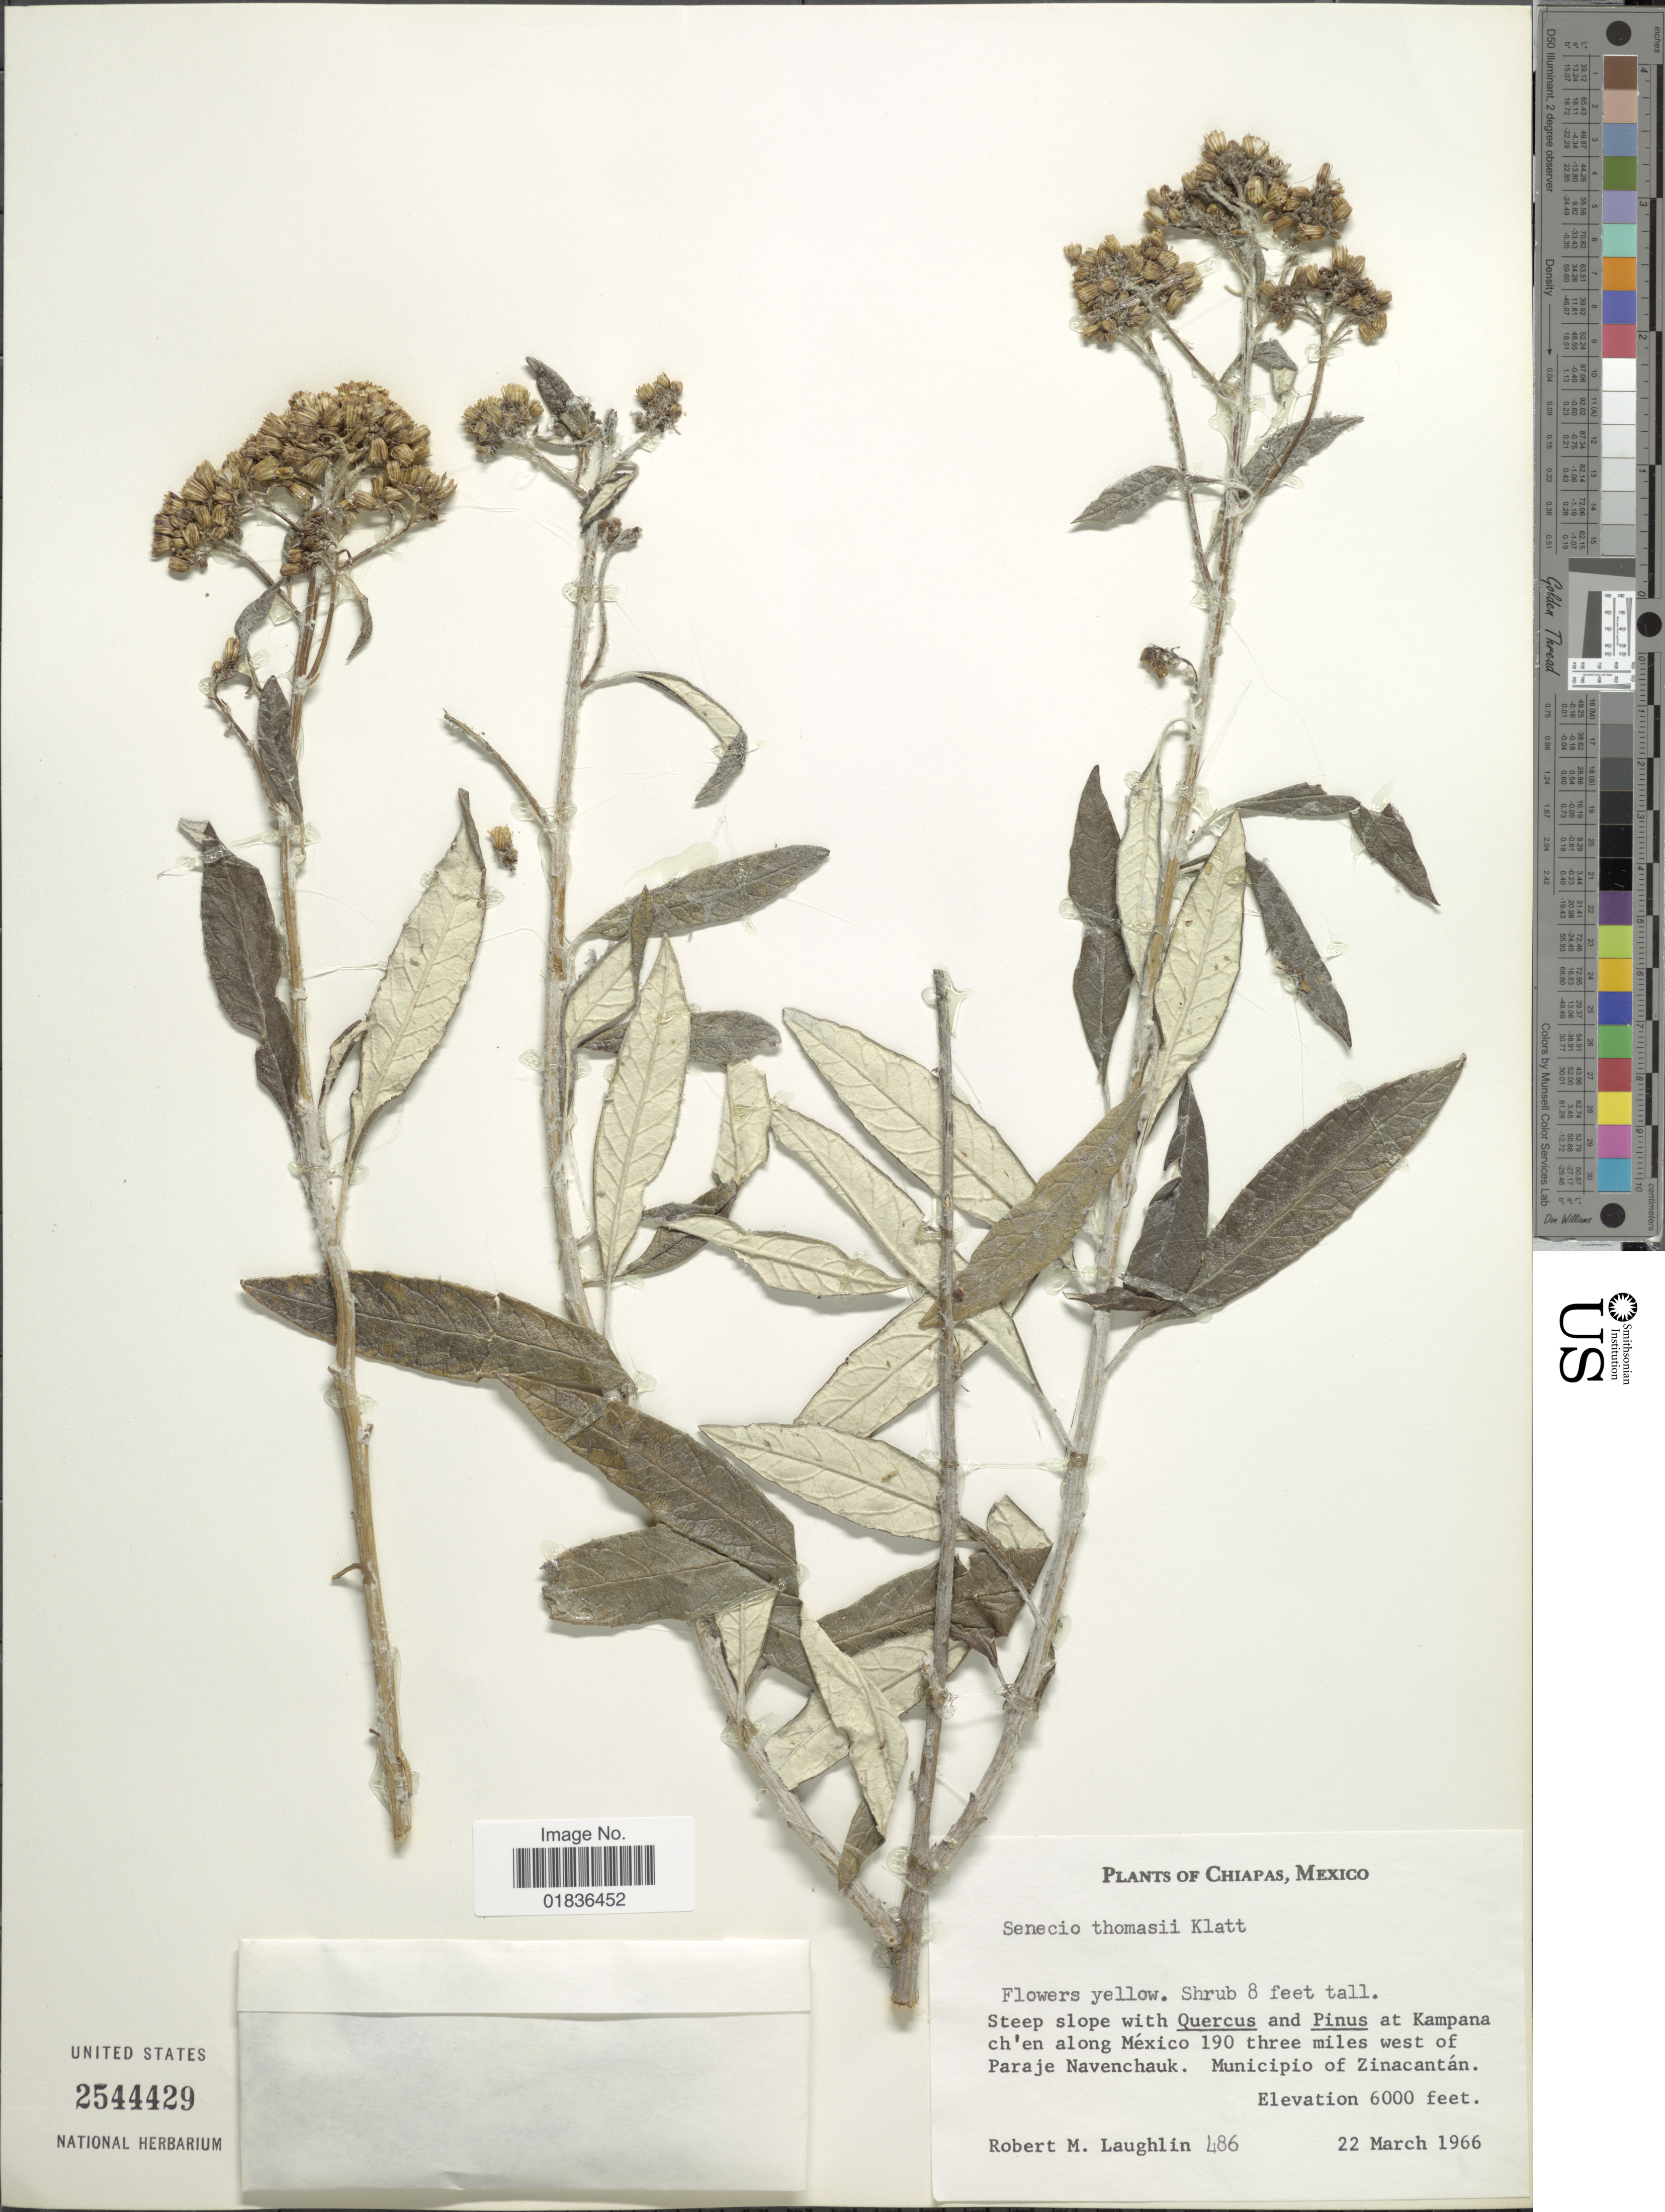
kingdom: Plantae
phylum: Tracheophyta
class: Magnoliopsida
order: Asterales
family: Asteraceae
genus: Senecio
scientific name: Senecio deppeanus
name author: Hemsl.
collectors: R. M. Laughlin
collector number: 486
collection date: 1966-03-22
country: Mexico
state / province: Chiapas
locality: Steep slope at Kampana ch'en along México 190 three miles west of Paraje Navenchauk, Municipio of Zinacantan.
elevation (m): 1829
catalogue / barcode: US 2544429